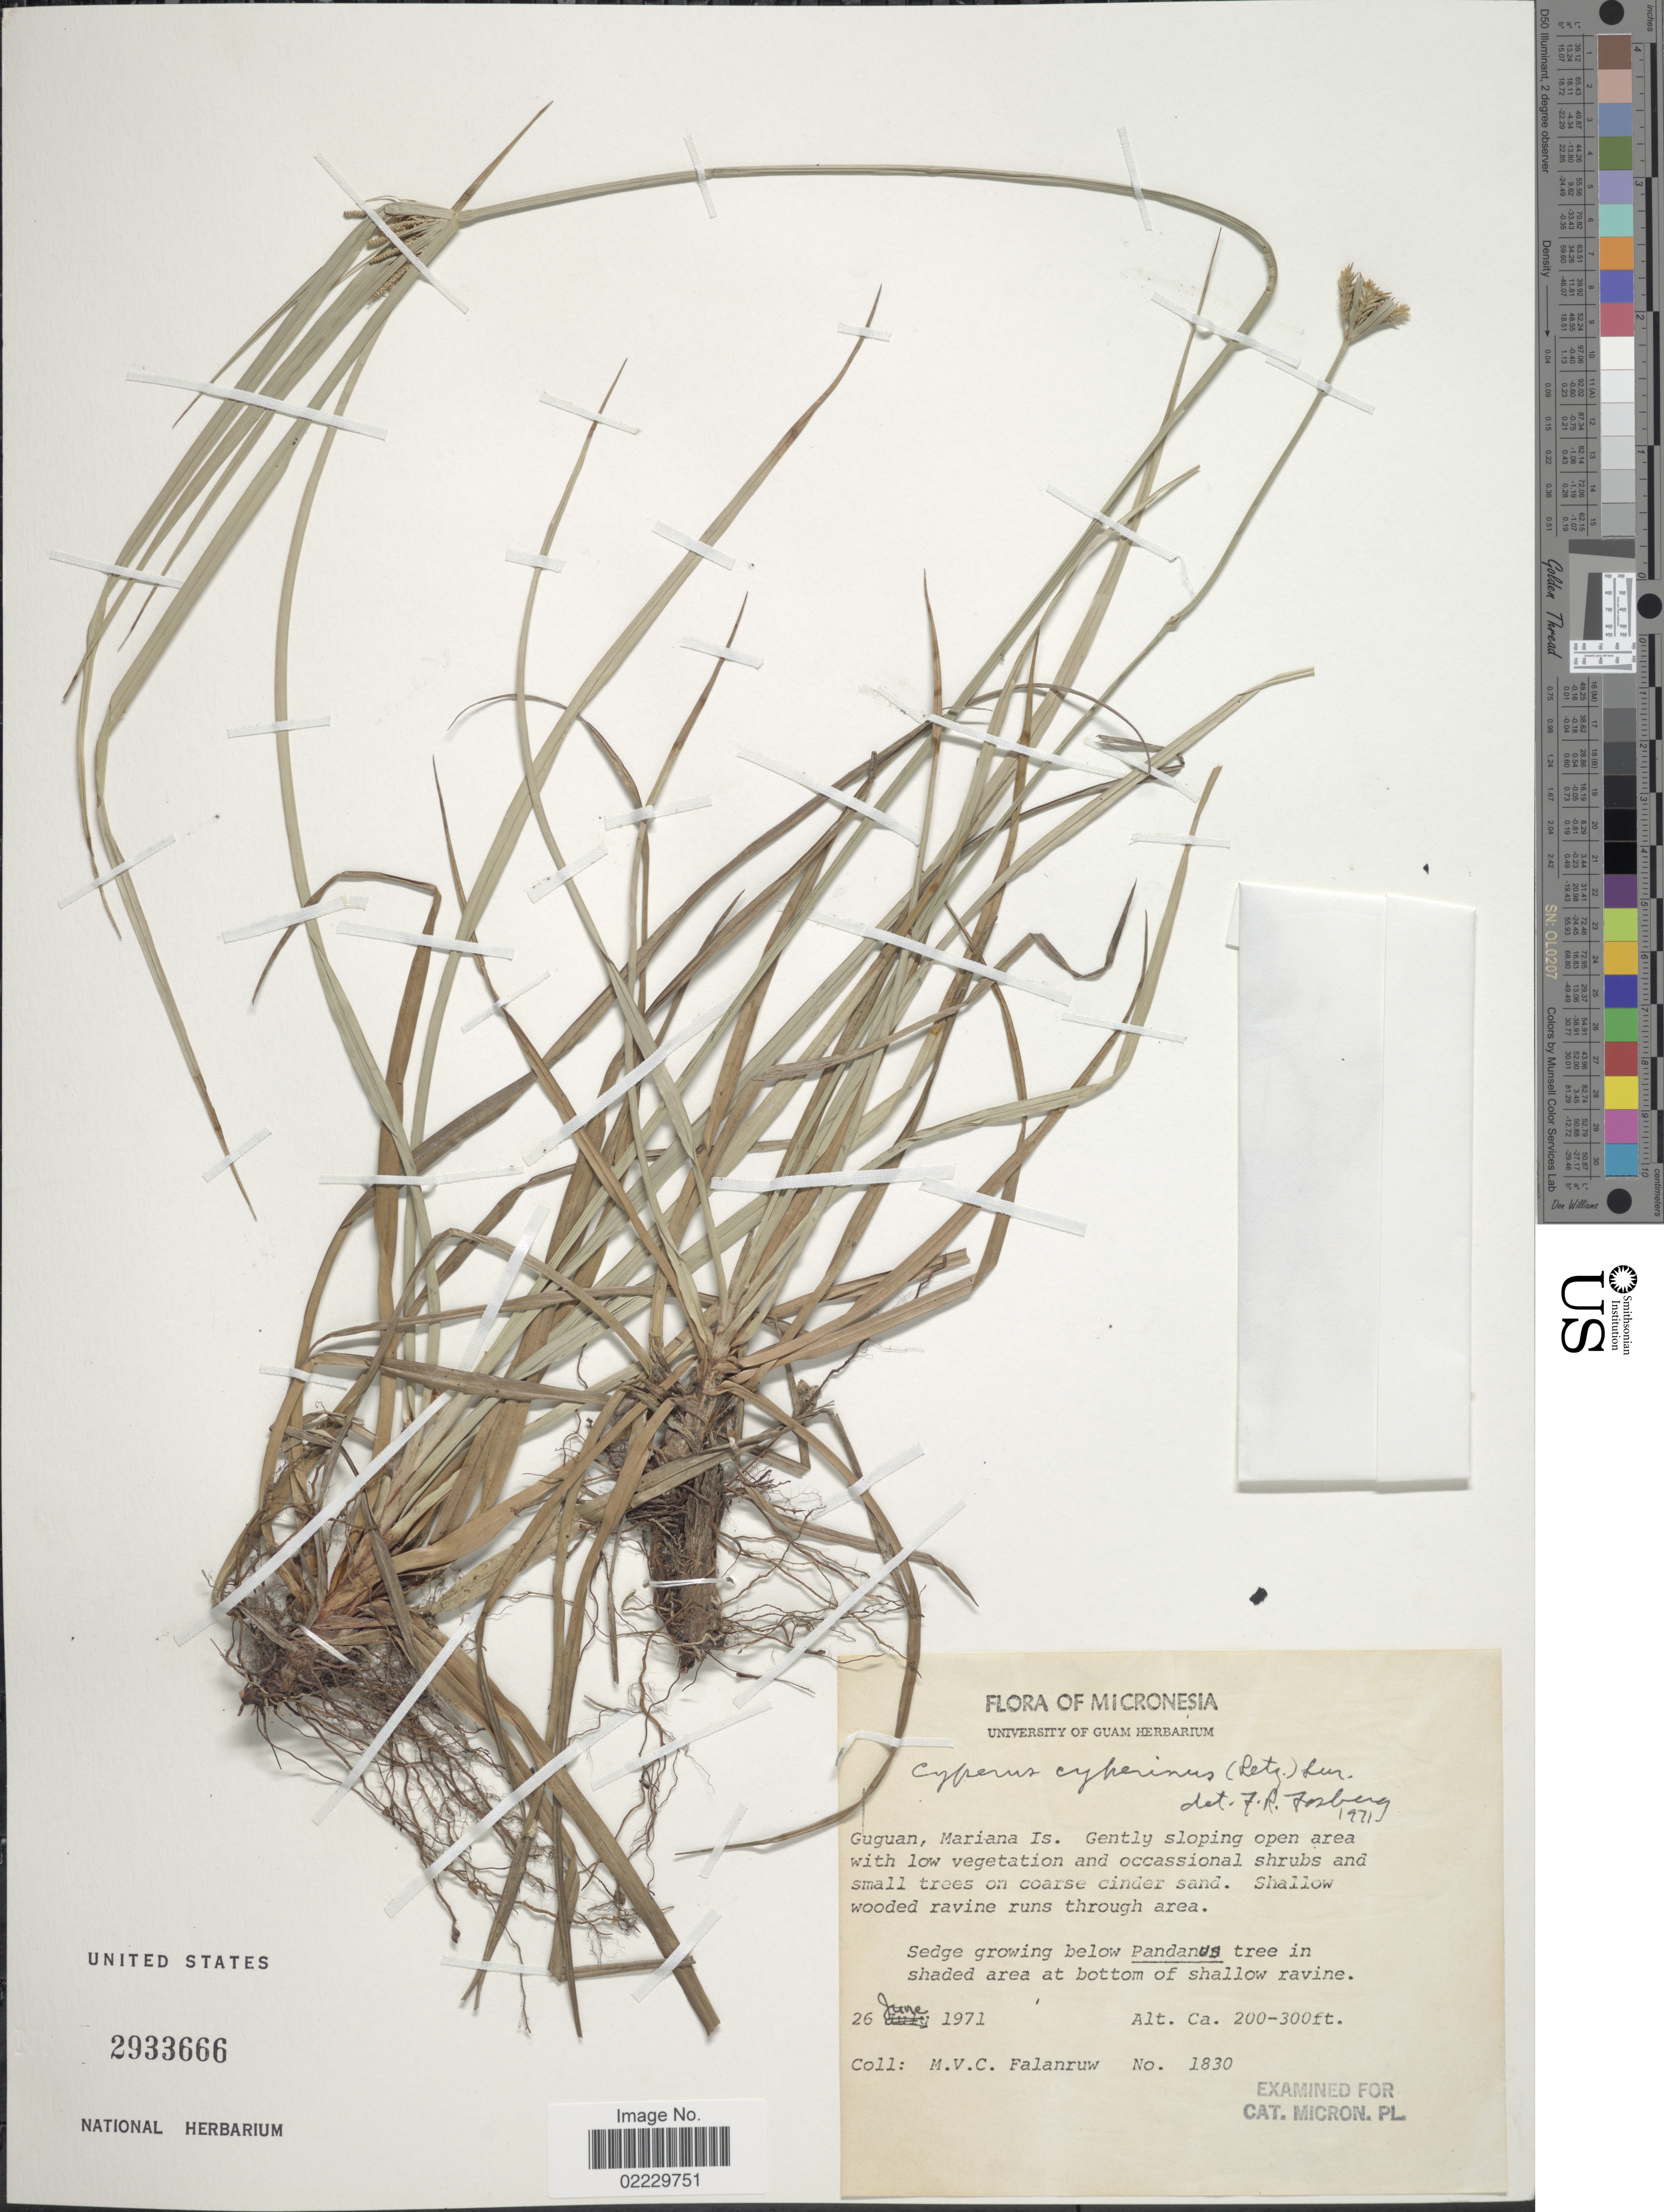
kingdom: Plantae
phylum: Tracheophyta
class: Liliopsida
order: Poales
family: Cyperaceae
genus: Cyperus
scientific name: Cyperus cyperinus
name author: (Retz.) Valck. Sur.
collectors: M. V. Falanruw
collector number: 1830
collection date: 1971-06-26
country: Northern Mariana Islands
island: Guguan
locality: Guguan, Mariana Is.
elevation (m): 61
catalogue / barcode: US 2933666